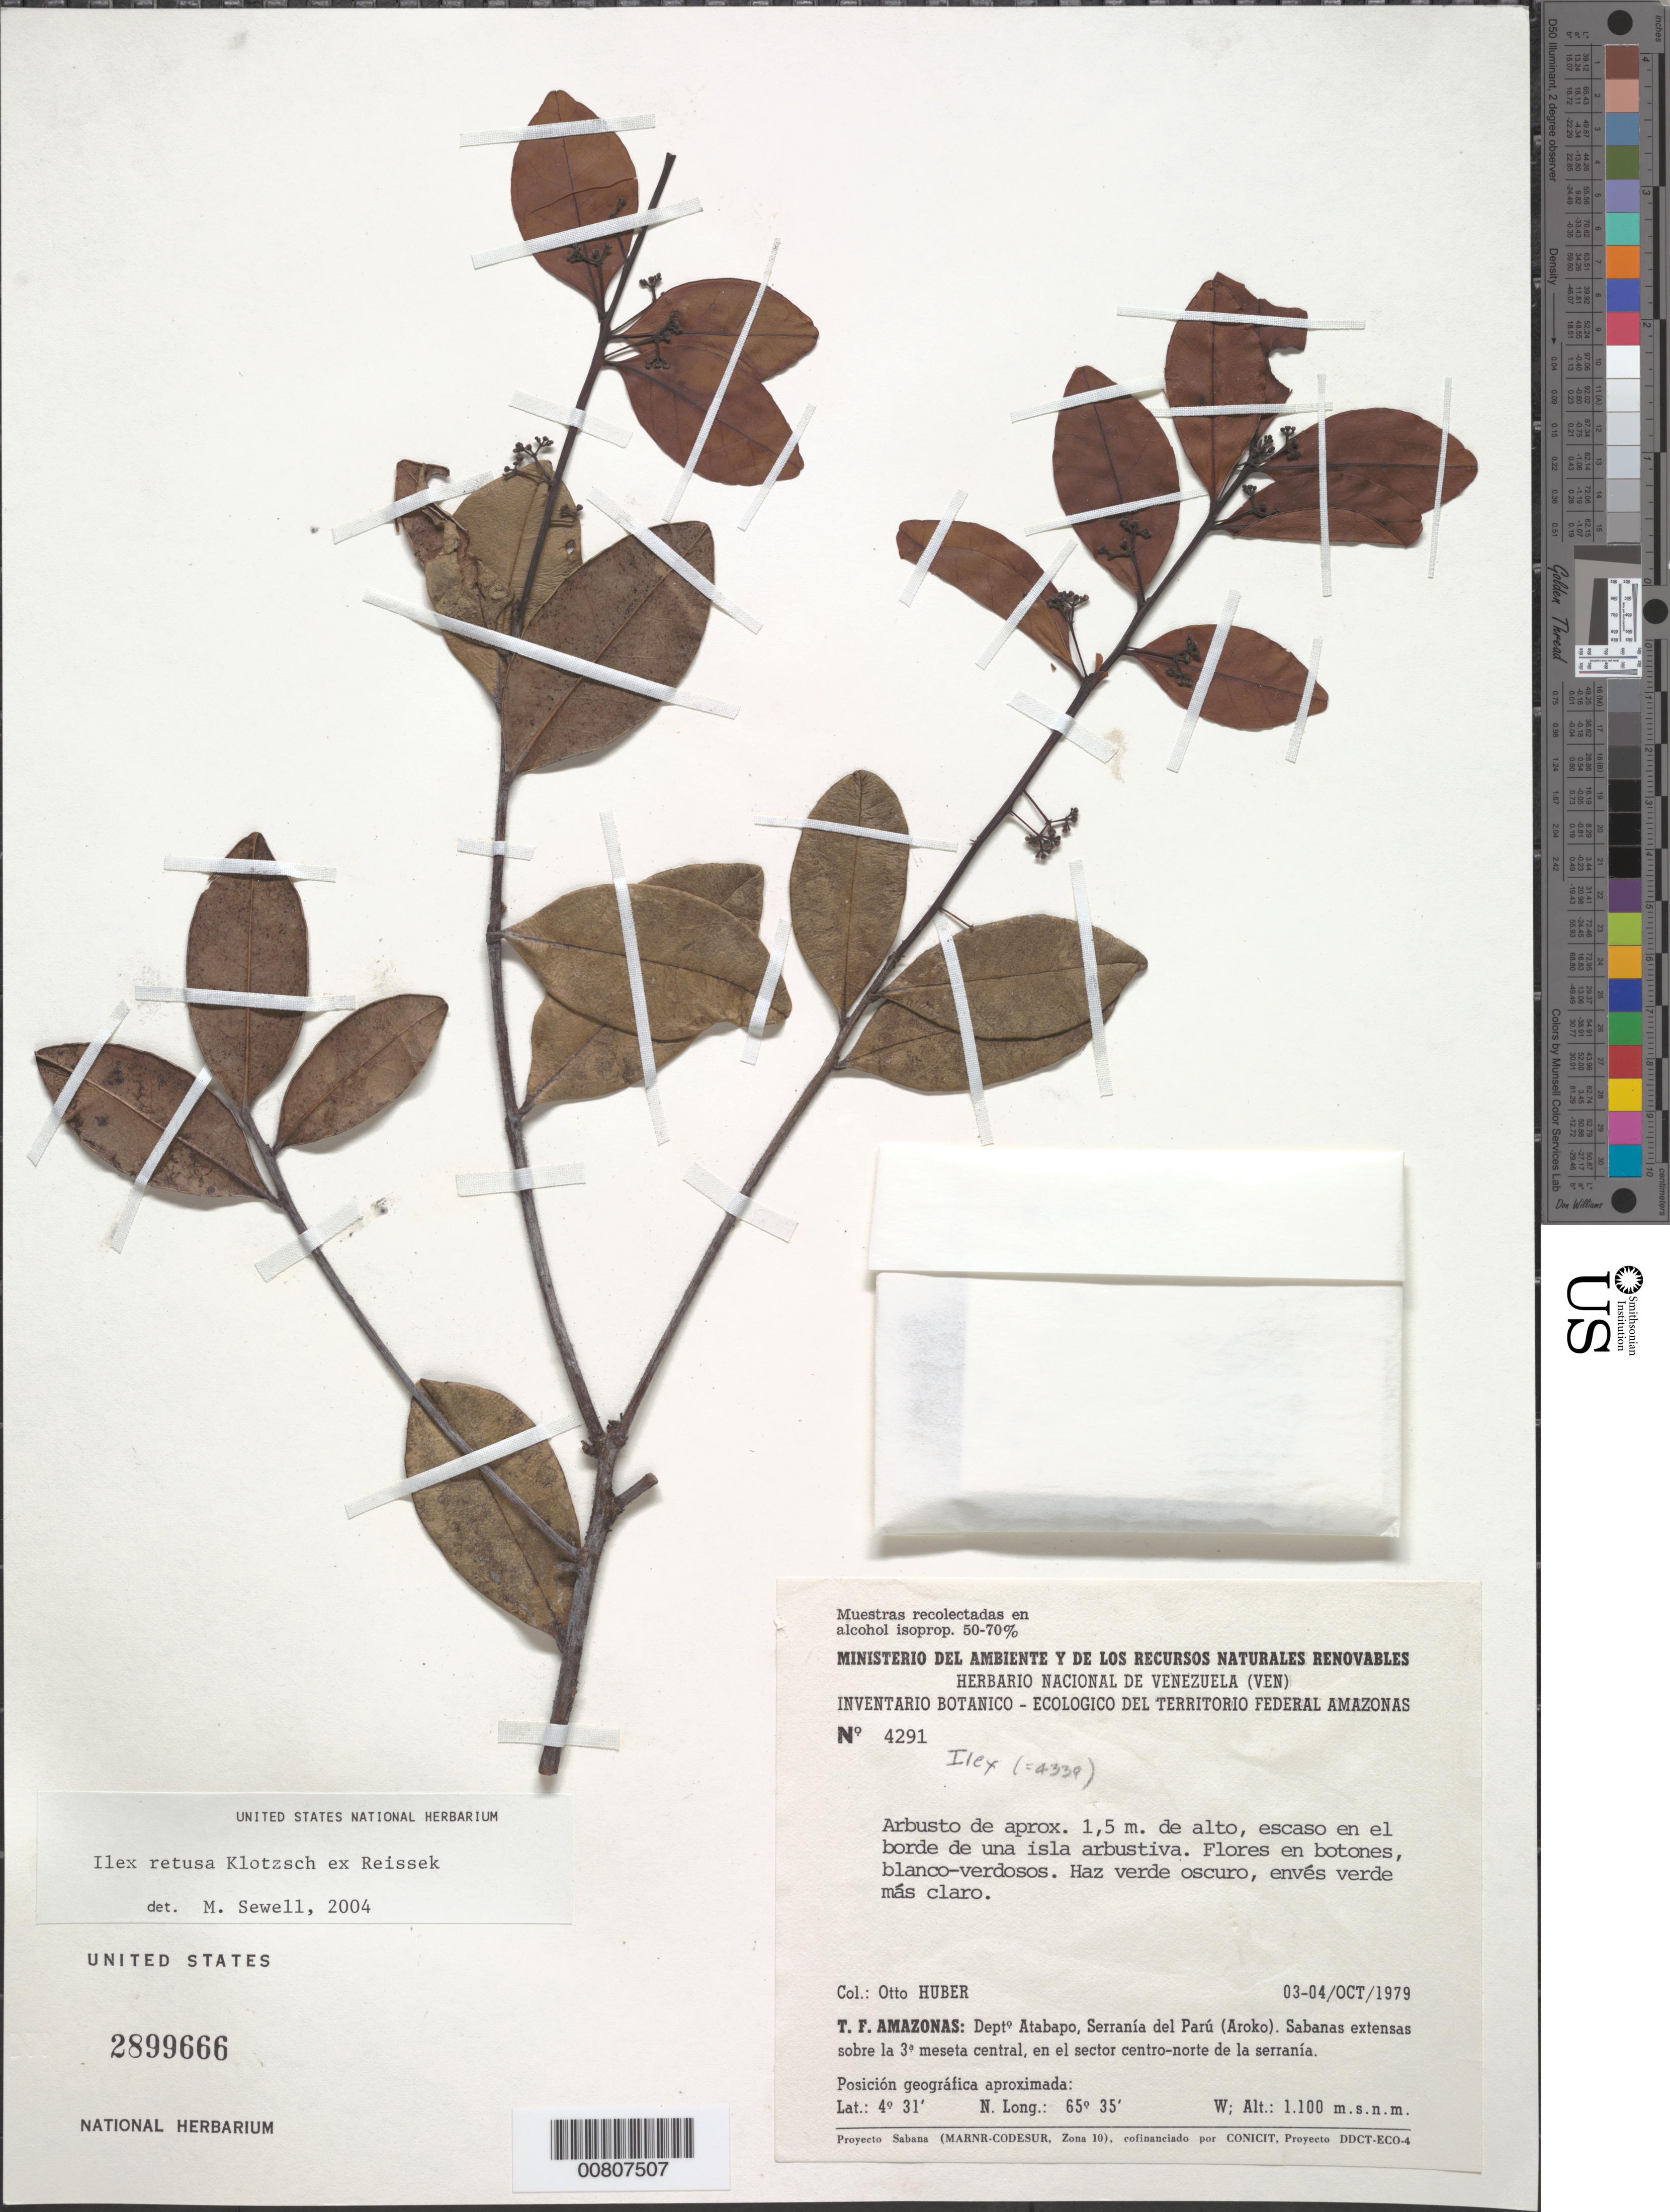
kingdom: Plantae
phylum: Tracheophyta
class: Magnoliopsida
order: Aquifoliales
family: Aquifoliaceae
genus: Ilex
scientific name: Ilex retusa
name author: Klotzsch ex Reissek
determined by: Sewell, M.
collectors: O. Huber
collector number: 4291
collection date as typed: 3-Oct-79 to 4-Oct-79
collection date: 1979-10-03/1979-10-04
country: Venezuela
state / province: Amazonas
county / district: Atabapo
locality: Serranía del Parú (Aroko), sobre la 3ª meseta central, en el sector centro-norte de la serranía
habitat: Sabanas estensas; en el borde de una isla arbustiva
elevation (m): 1100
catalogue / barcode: US 2899666